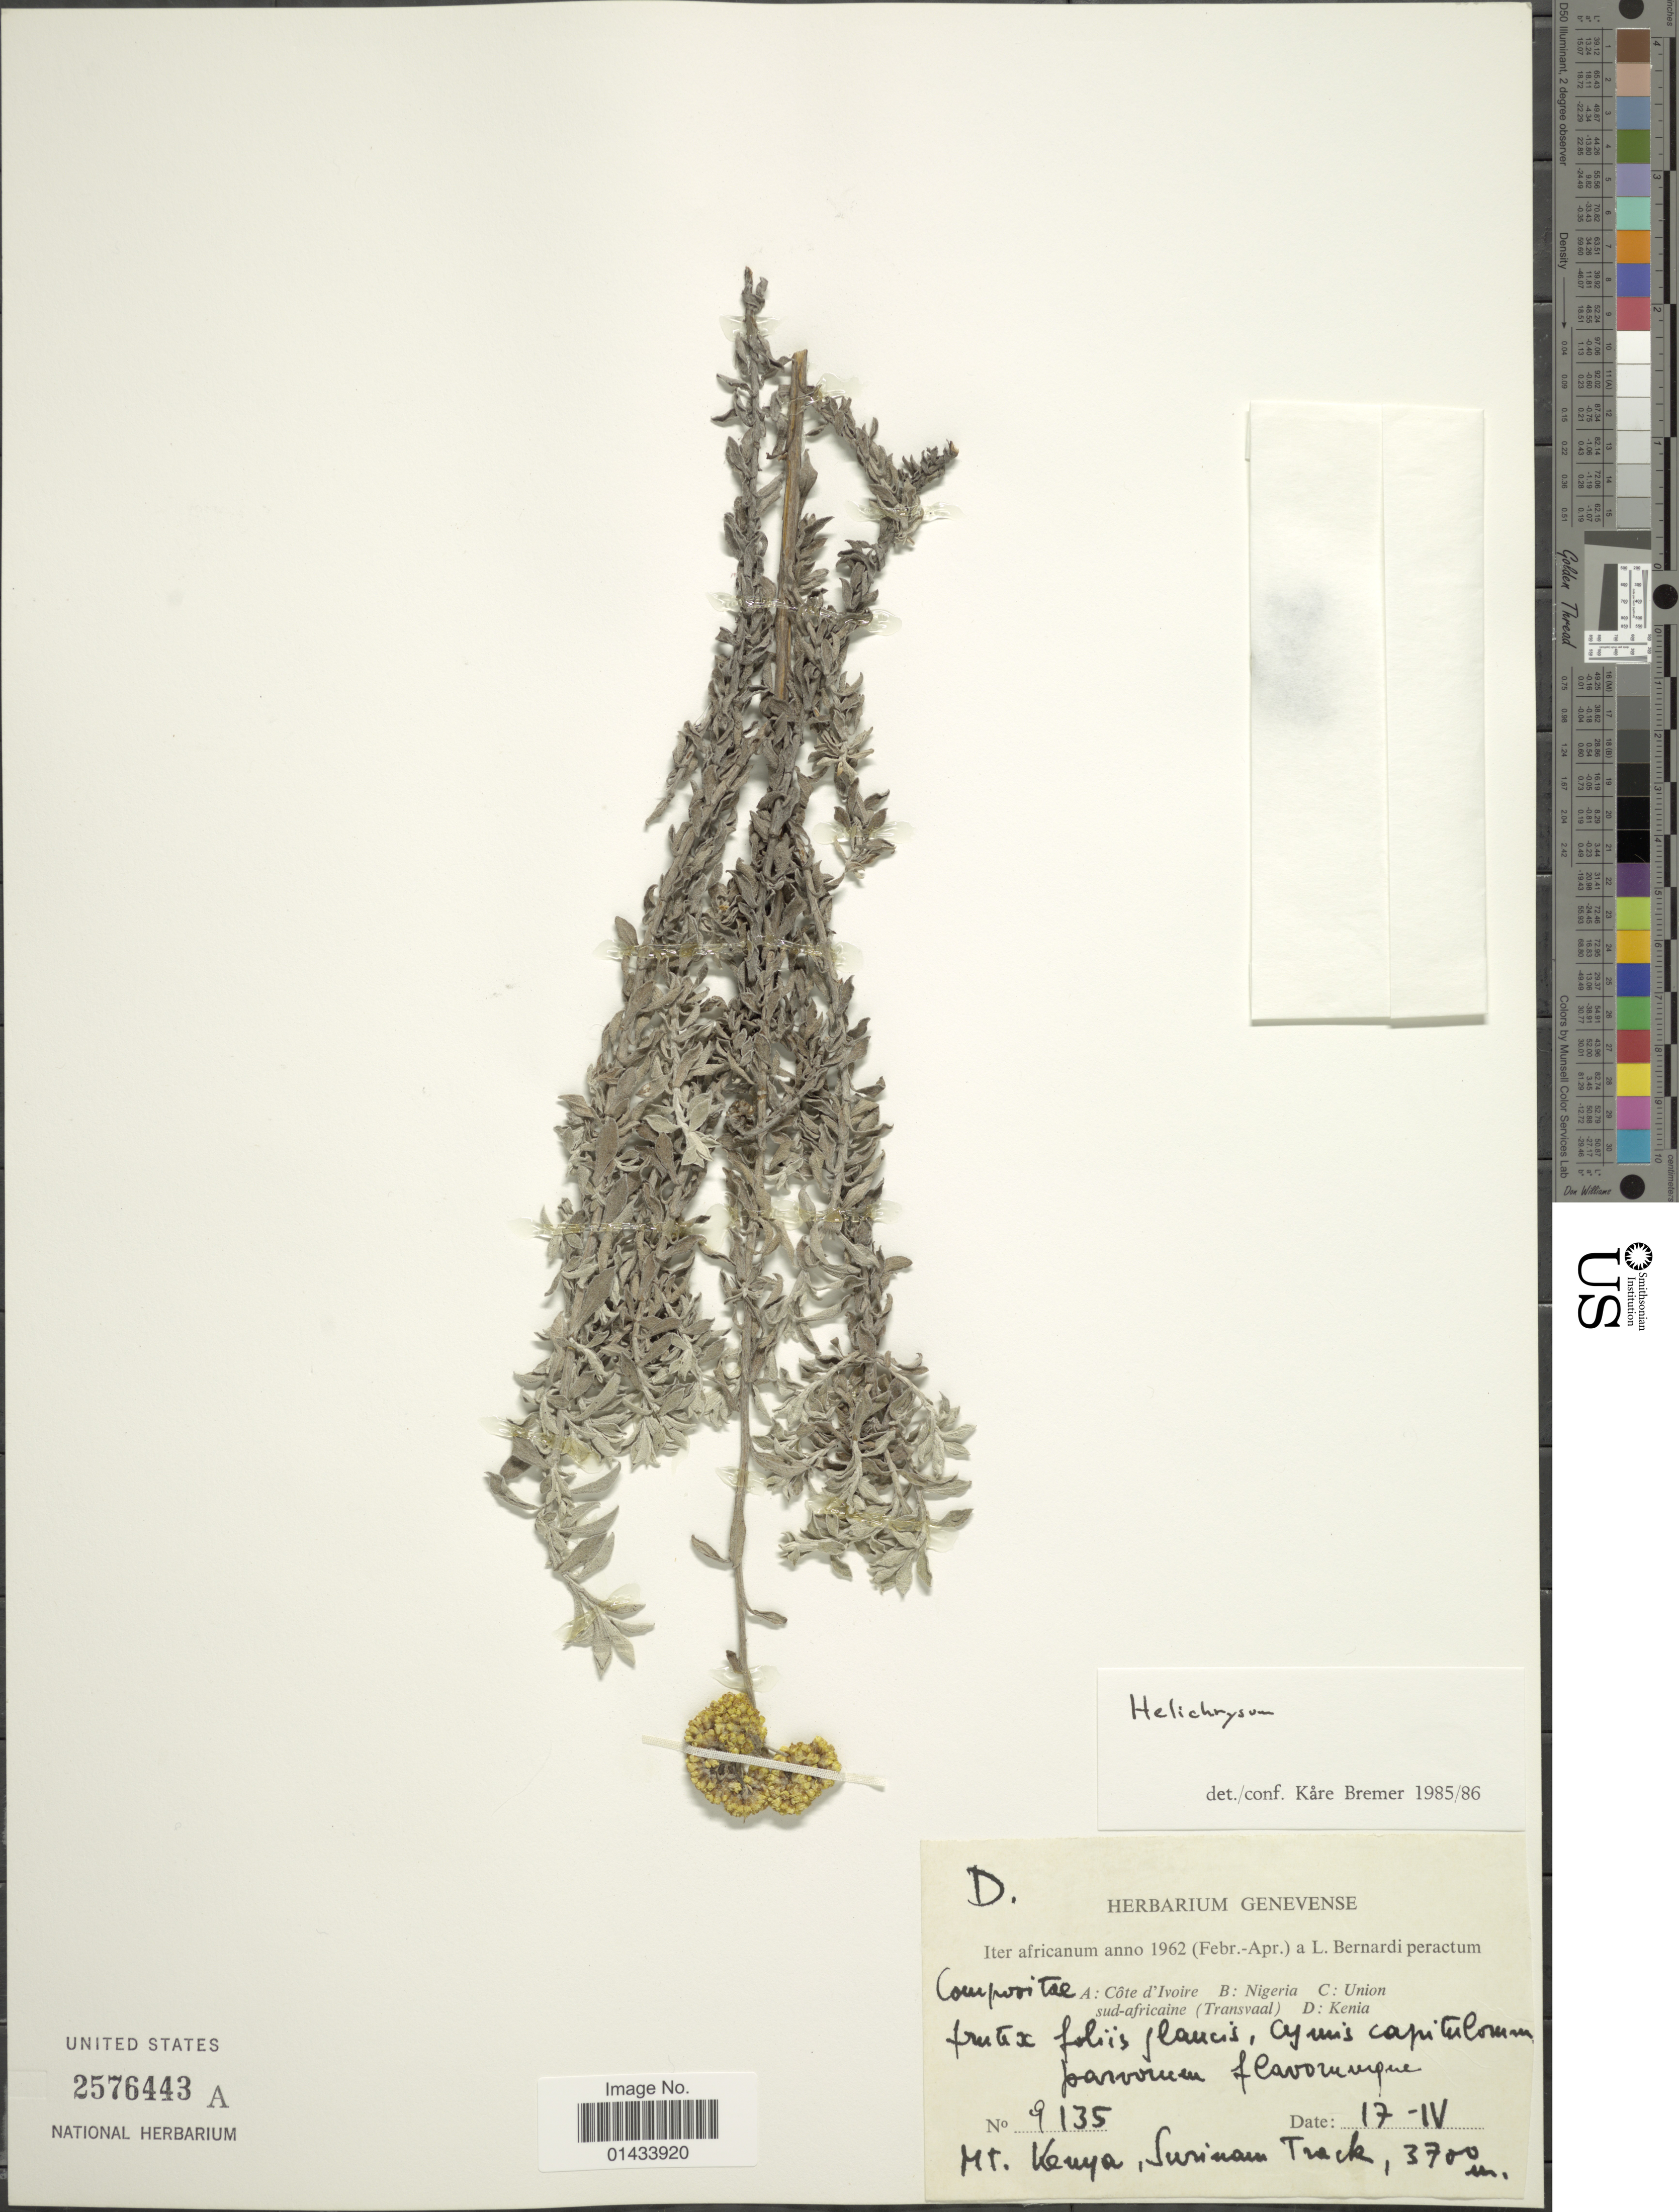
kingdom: Plantae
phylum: Tracheophyta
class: Magnoliopsida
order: Asterales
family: Asteraceae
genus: Helichrysum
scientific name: Helichrysum sp.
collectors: L. Bernardi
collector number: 9135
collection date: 1962-04-17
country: Kenya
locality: Mt. Kenya, Suriman Track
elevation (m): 3700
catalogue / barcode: US 2576443A